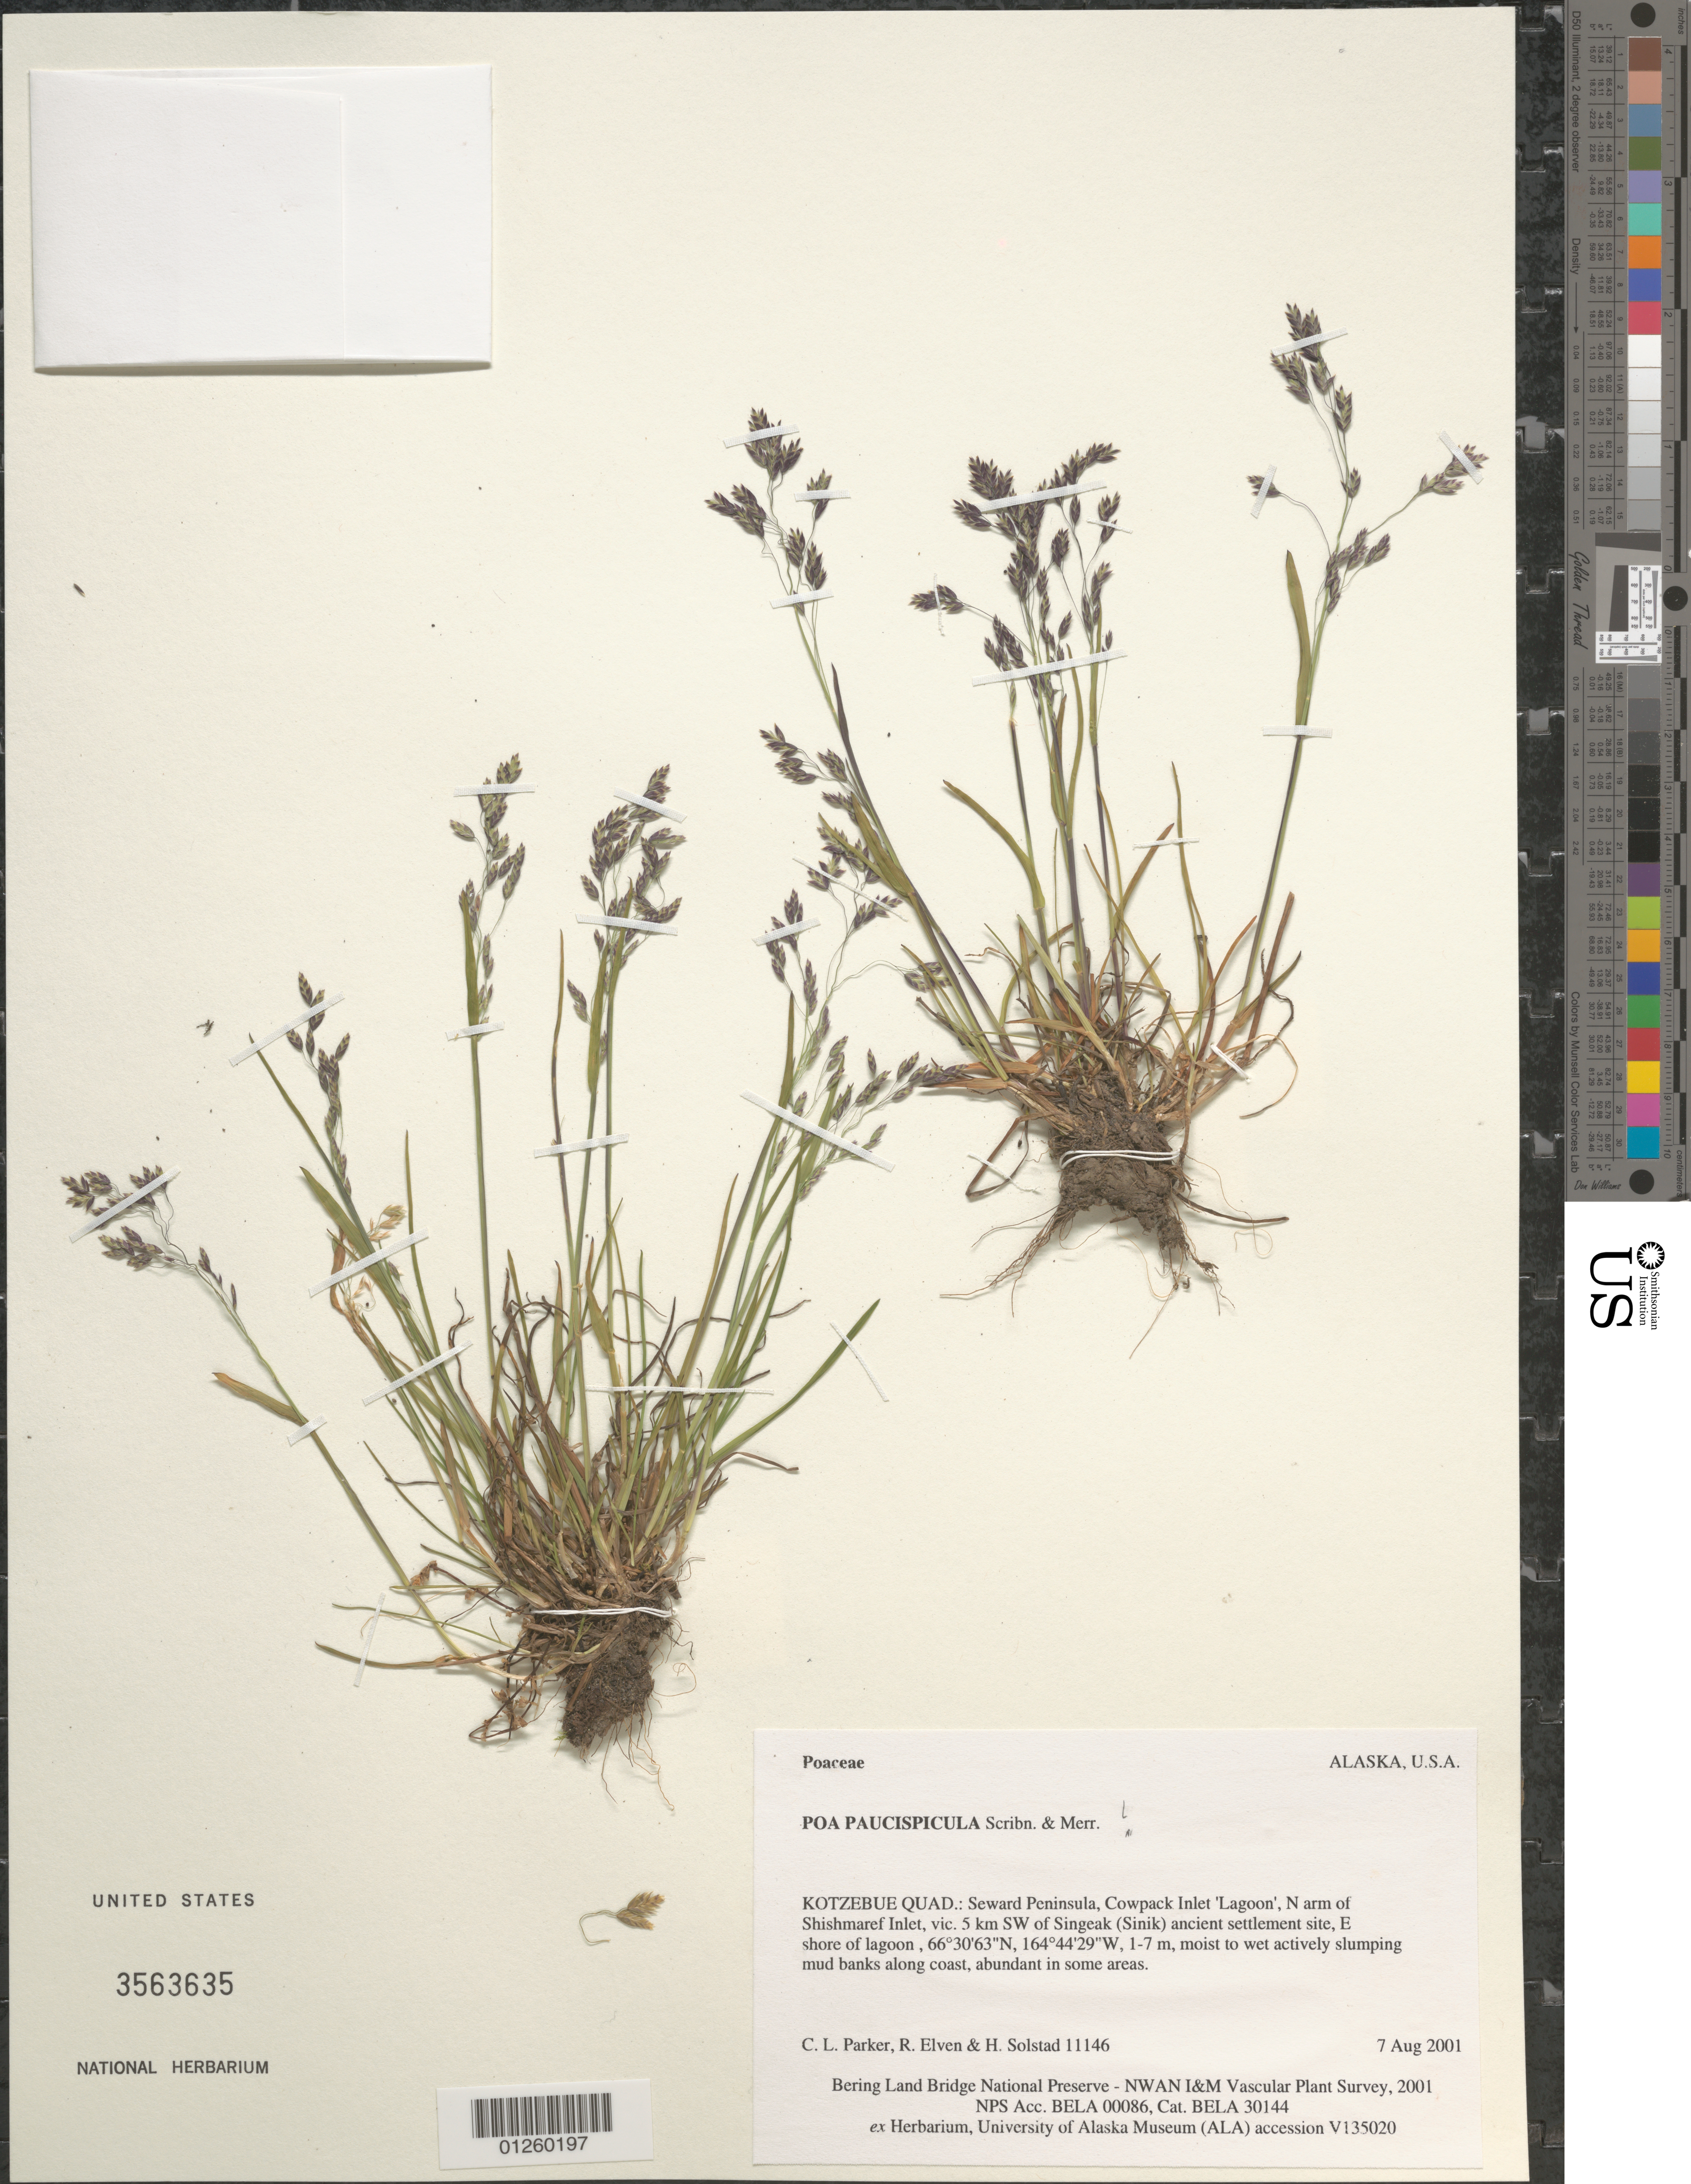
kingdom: Plantae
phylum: Tracheophyta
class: Liliopsida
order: Poales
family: Poaceae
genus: Poa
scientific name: Poa paucispicula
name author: Scribn. & Merr.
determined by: Soreng, Robert J., Research Associate (BOT), Smithsonian Institution - National Museum of Natural History (UNITED STATES)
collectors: C. L. Parker, R. Elven & H. Solstad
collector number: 11146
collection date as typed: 7 Aug 2001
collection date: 2001-08-07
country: United States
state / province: Alaska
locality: Kotzebue Quad: Seward Peninsula, Cowpack Inlet 'Lagoon', N arm of Shishmaref Inlet, vic. 5 km WS of Singeak (Sinik) ancient settelment site, E shore of lagoon.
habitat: moist to wet actively slumping mud banks along coast, abundant in some areas.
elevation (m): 1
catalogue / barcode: US 3563635